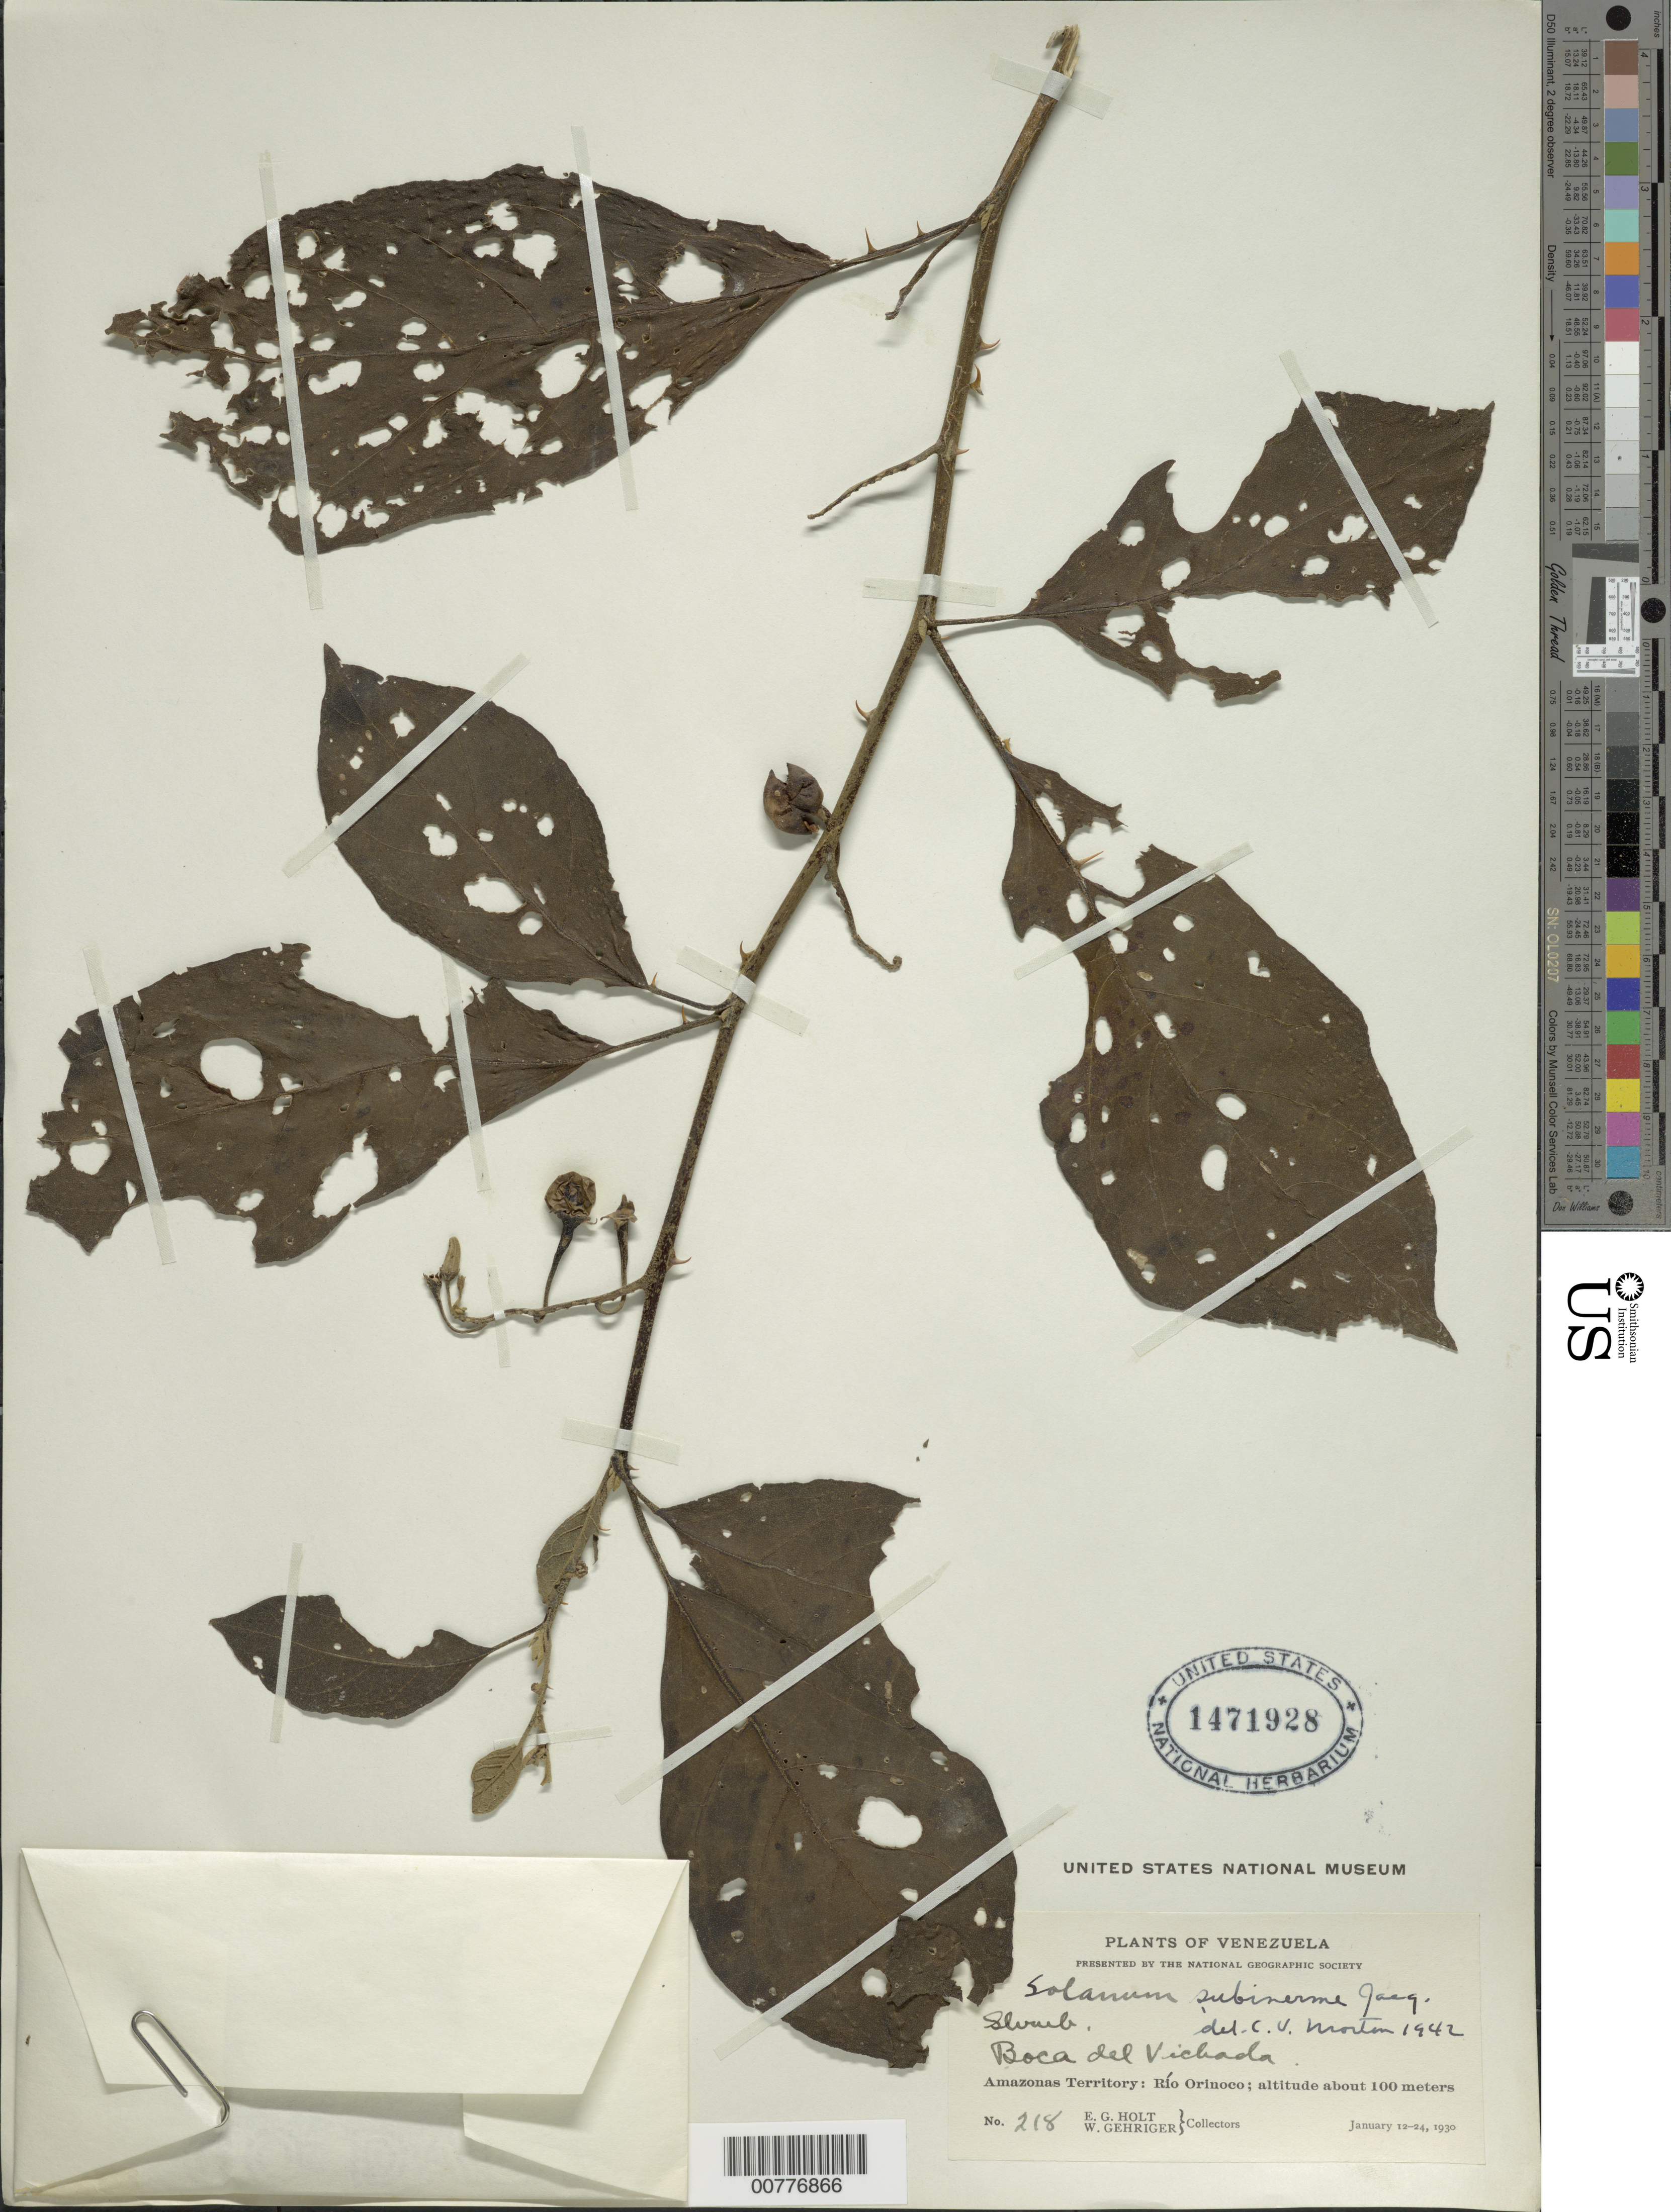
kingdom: Plantae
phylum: Tracheophyta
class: Magnoliopsida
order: Solanales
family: Solanaceae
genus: Solanum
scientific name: Solanum subinerme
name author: Jacq.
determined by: Morton, C. V.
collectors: E. Holt & W. Gehriger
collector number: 218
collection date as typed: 1 Jan 1930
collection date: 1930-01-01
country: Venezuela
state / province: Bolívar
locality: Río Orinoco, Boca del Vichada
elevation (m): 100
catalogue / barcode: US 1471928